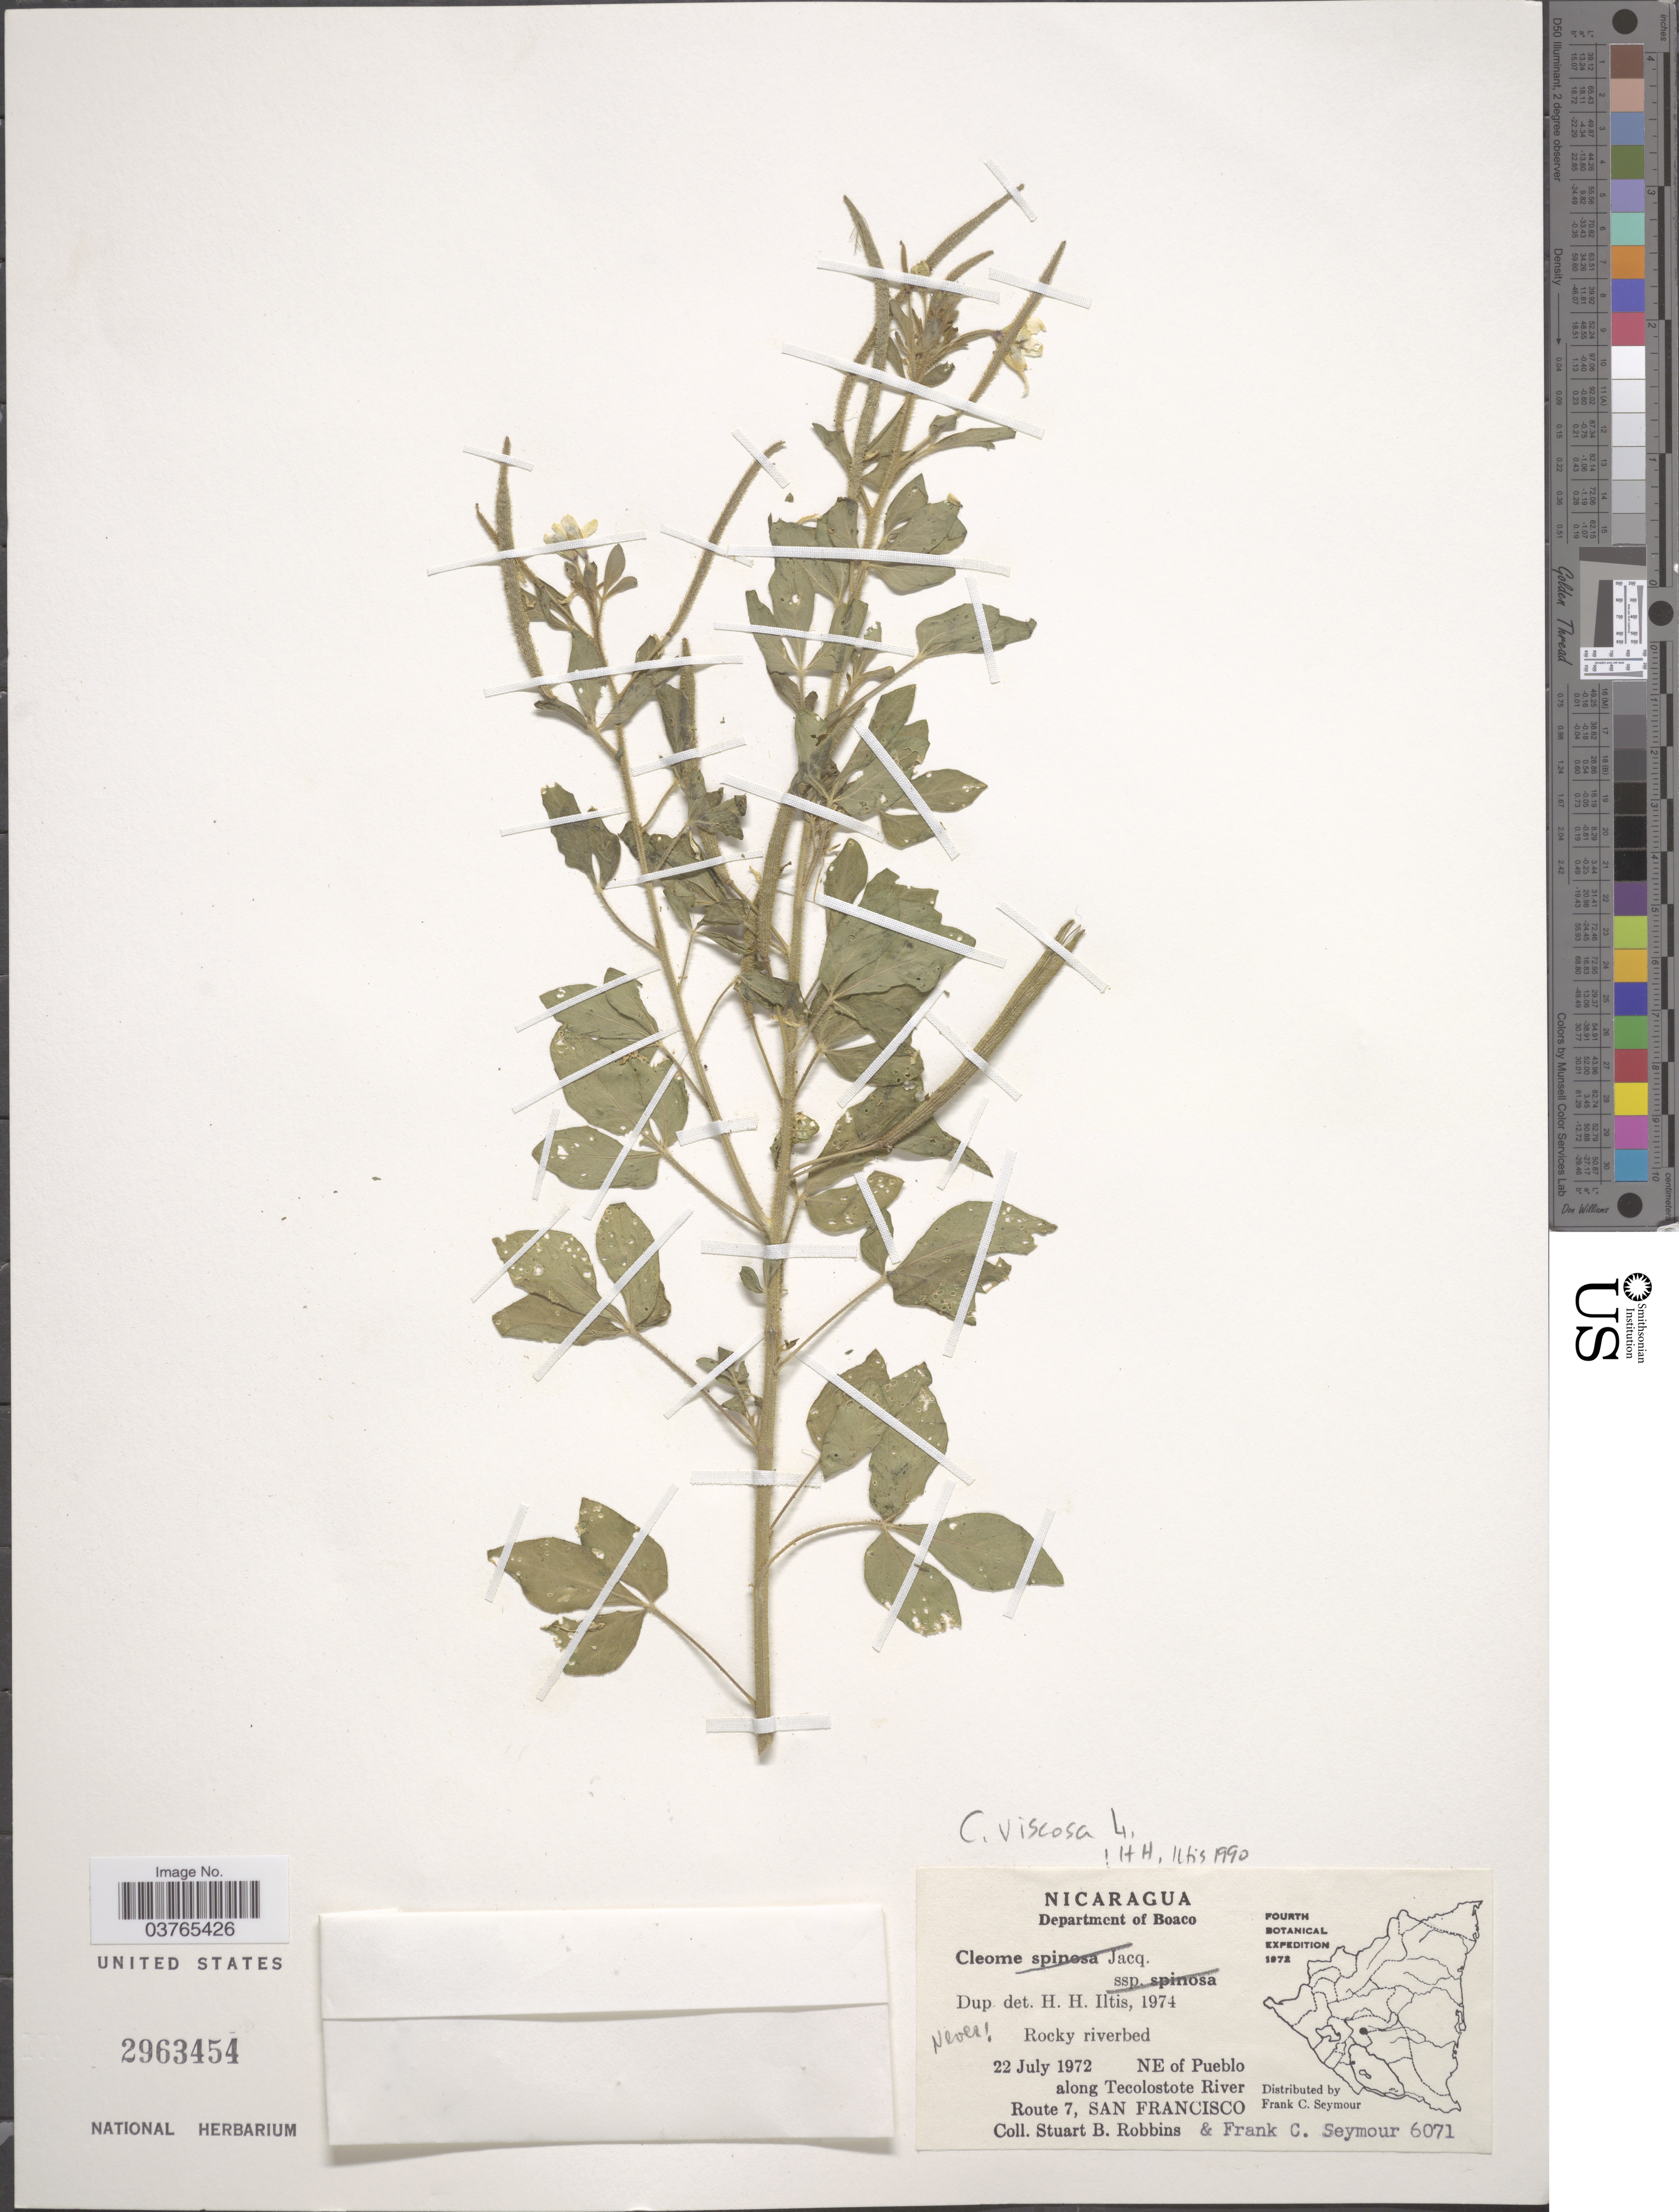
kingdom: Plantae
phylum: Tracheophyta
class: Magnoliopsida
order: Brassicales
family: Cleomaceae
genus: Arivela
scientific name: Arivela viscosa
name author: (L.) Raf.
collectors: S. B. Robbins & F. C. Seymour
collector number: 6071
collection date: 1972-07-22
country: Nicaragua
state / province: Boaco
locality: Department of Boaco. NE of Pueblo along Tacolostote River. Route 7, San Francisco.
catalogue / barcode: US 2963454